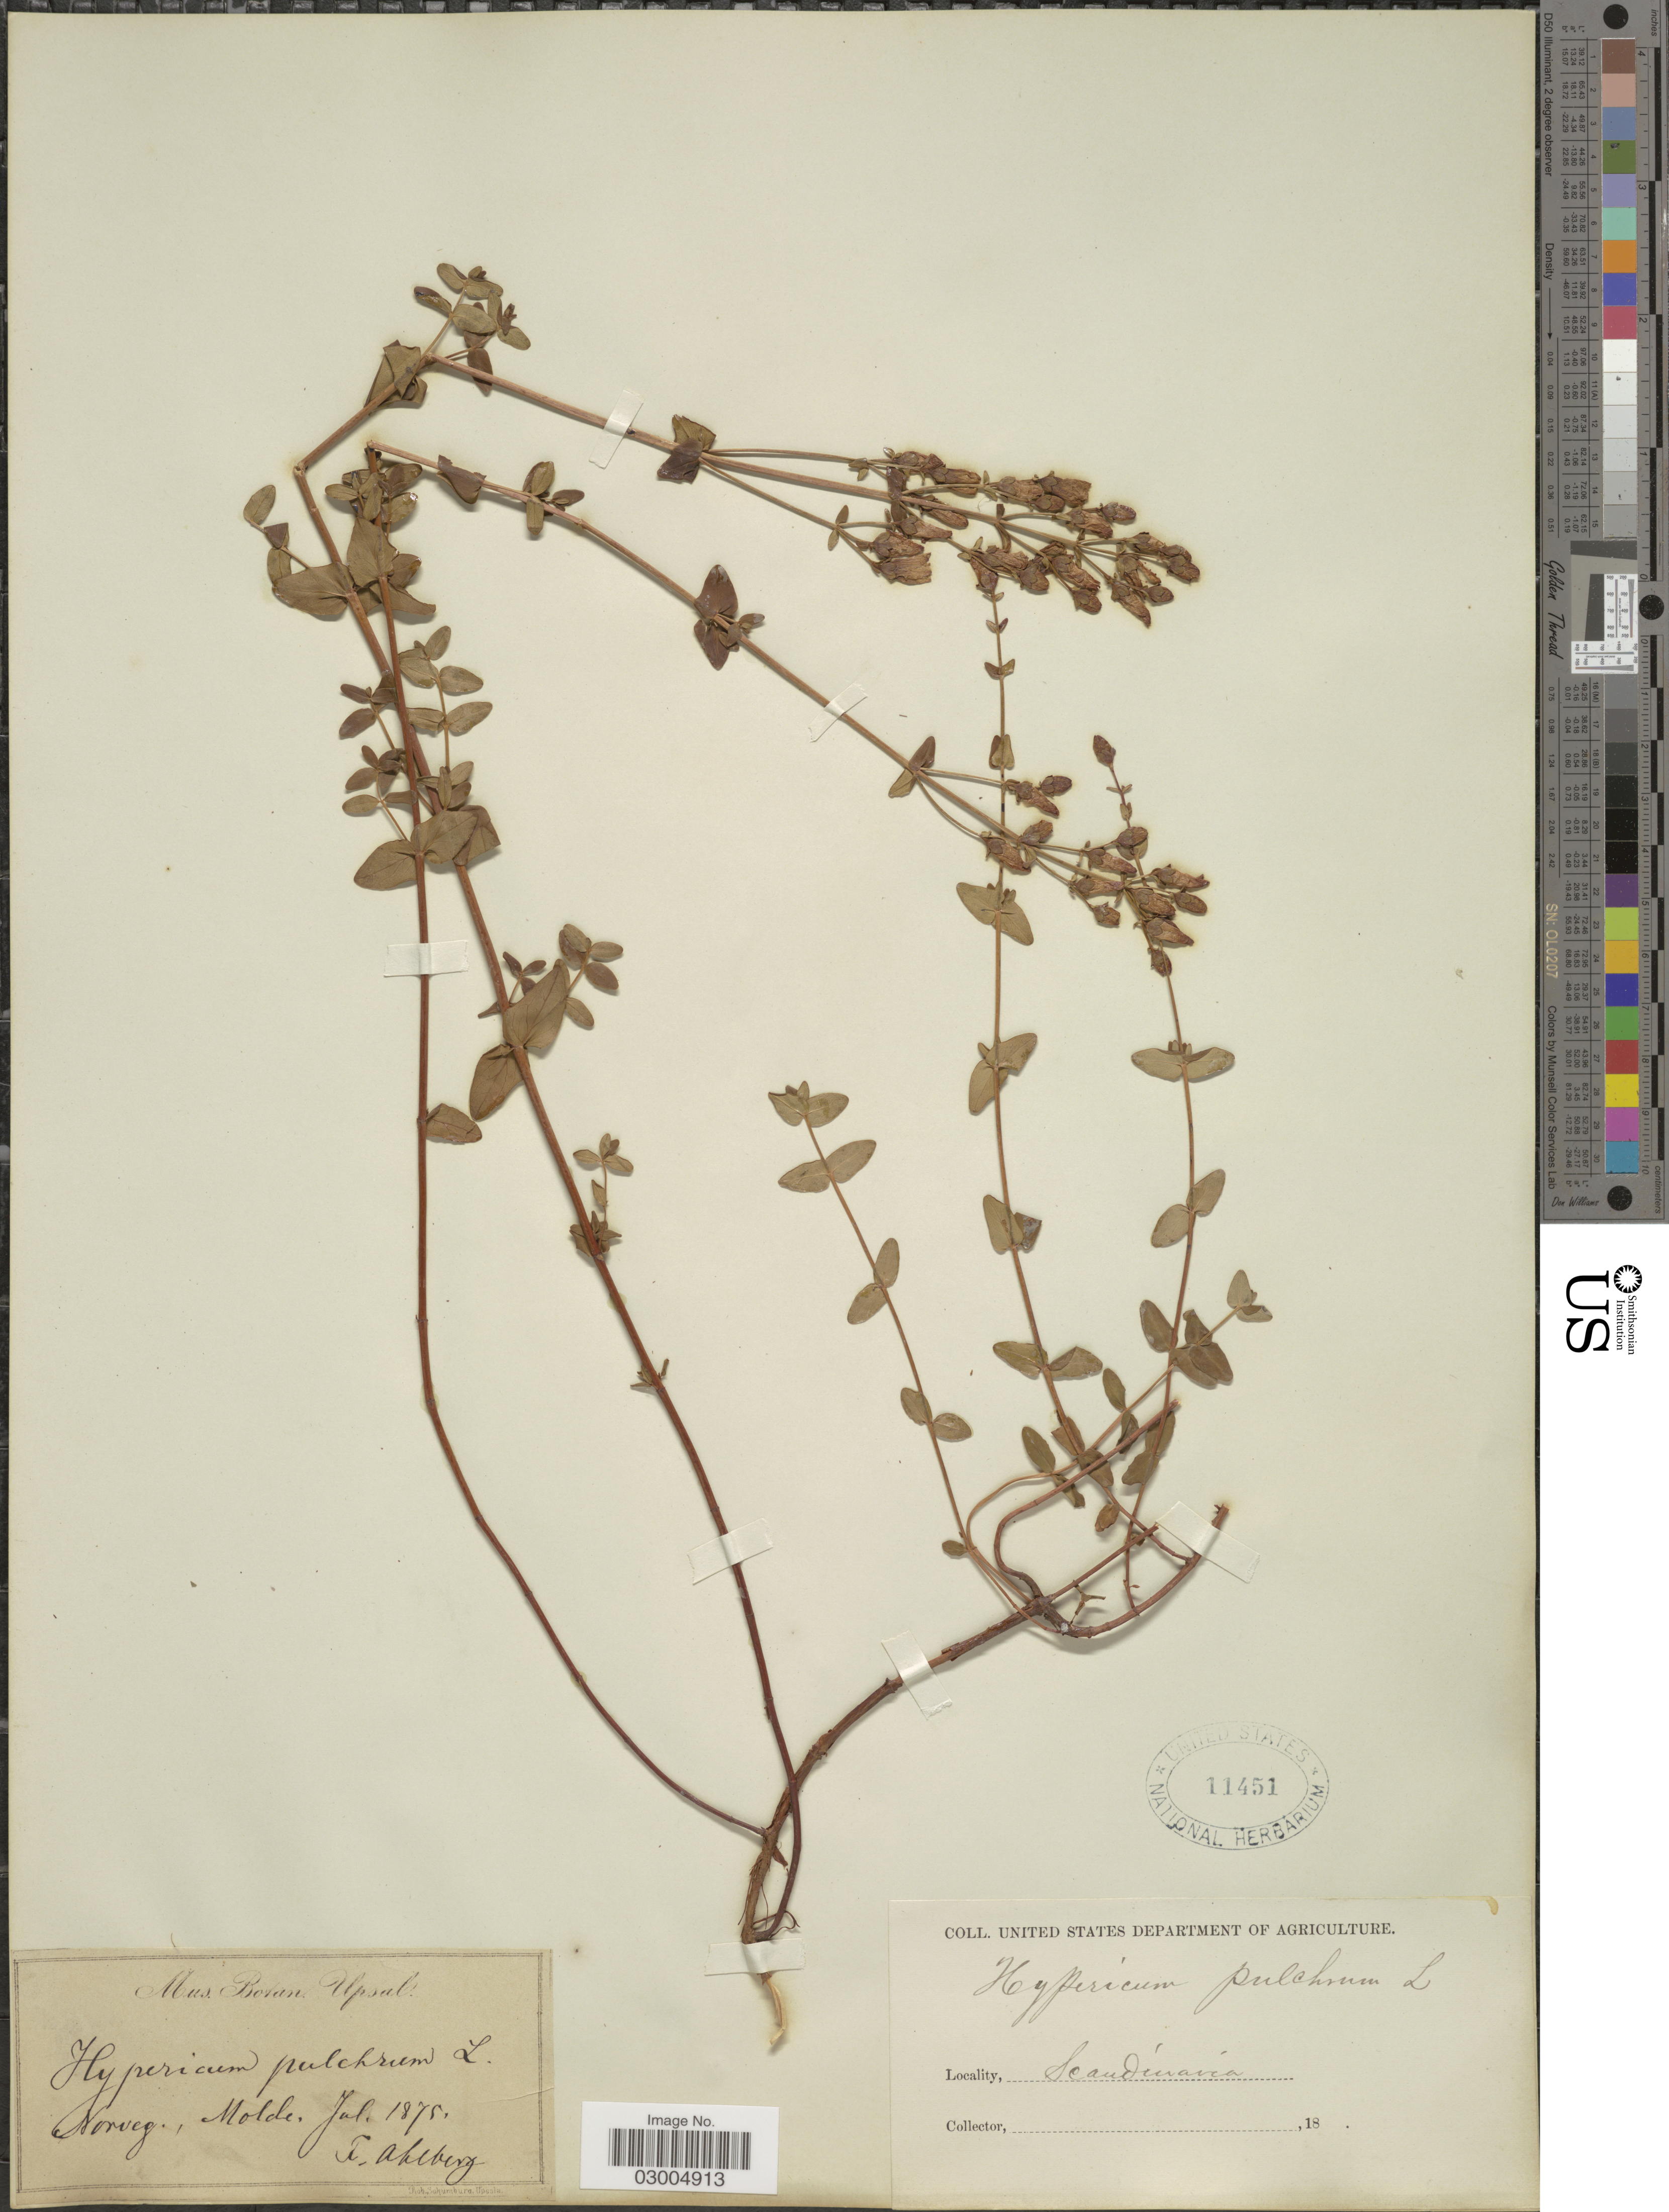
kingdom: Plantae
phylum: Tracheophyta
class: Magnoliopsida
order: Malpighiales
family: Hypericaceae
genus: Hypericum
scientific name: Hypericum pulchrum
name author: L.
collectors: F. Ahlberg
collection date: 1875-07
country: Norway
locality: Norveg, Molde.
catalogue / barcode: US 11451